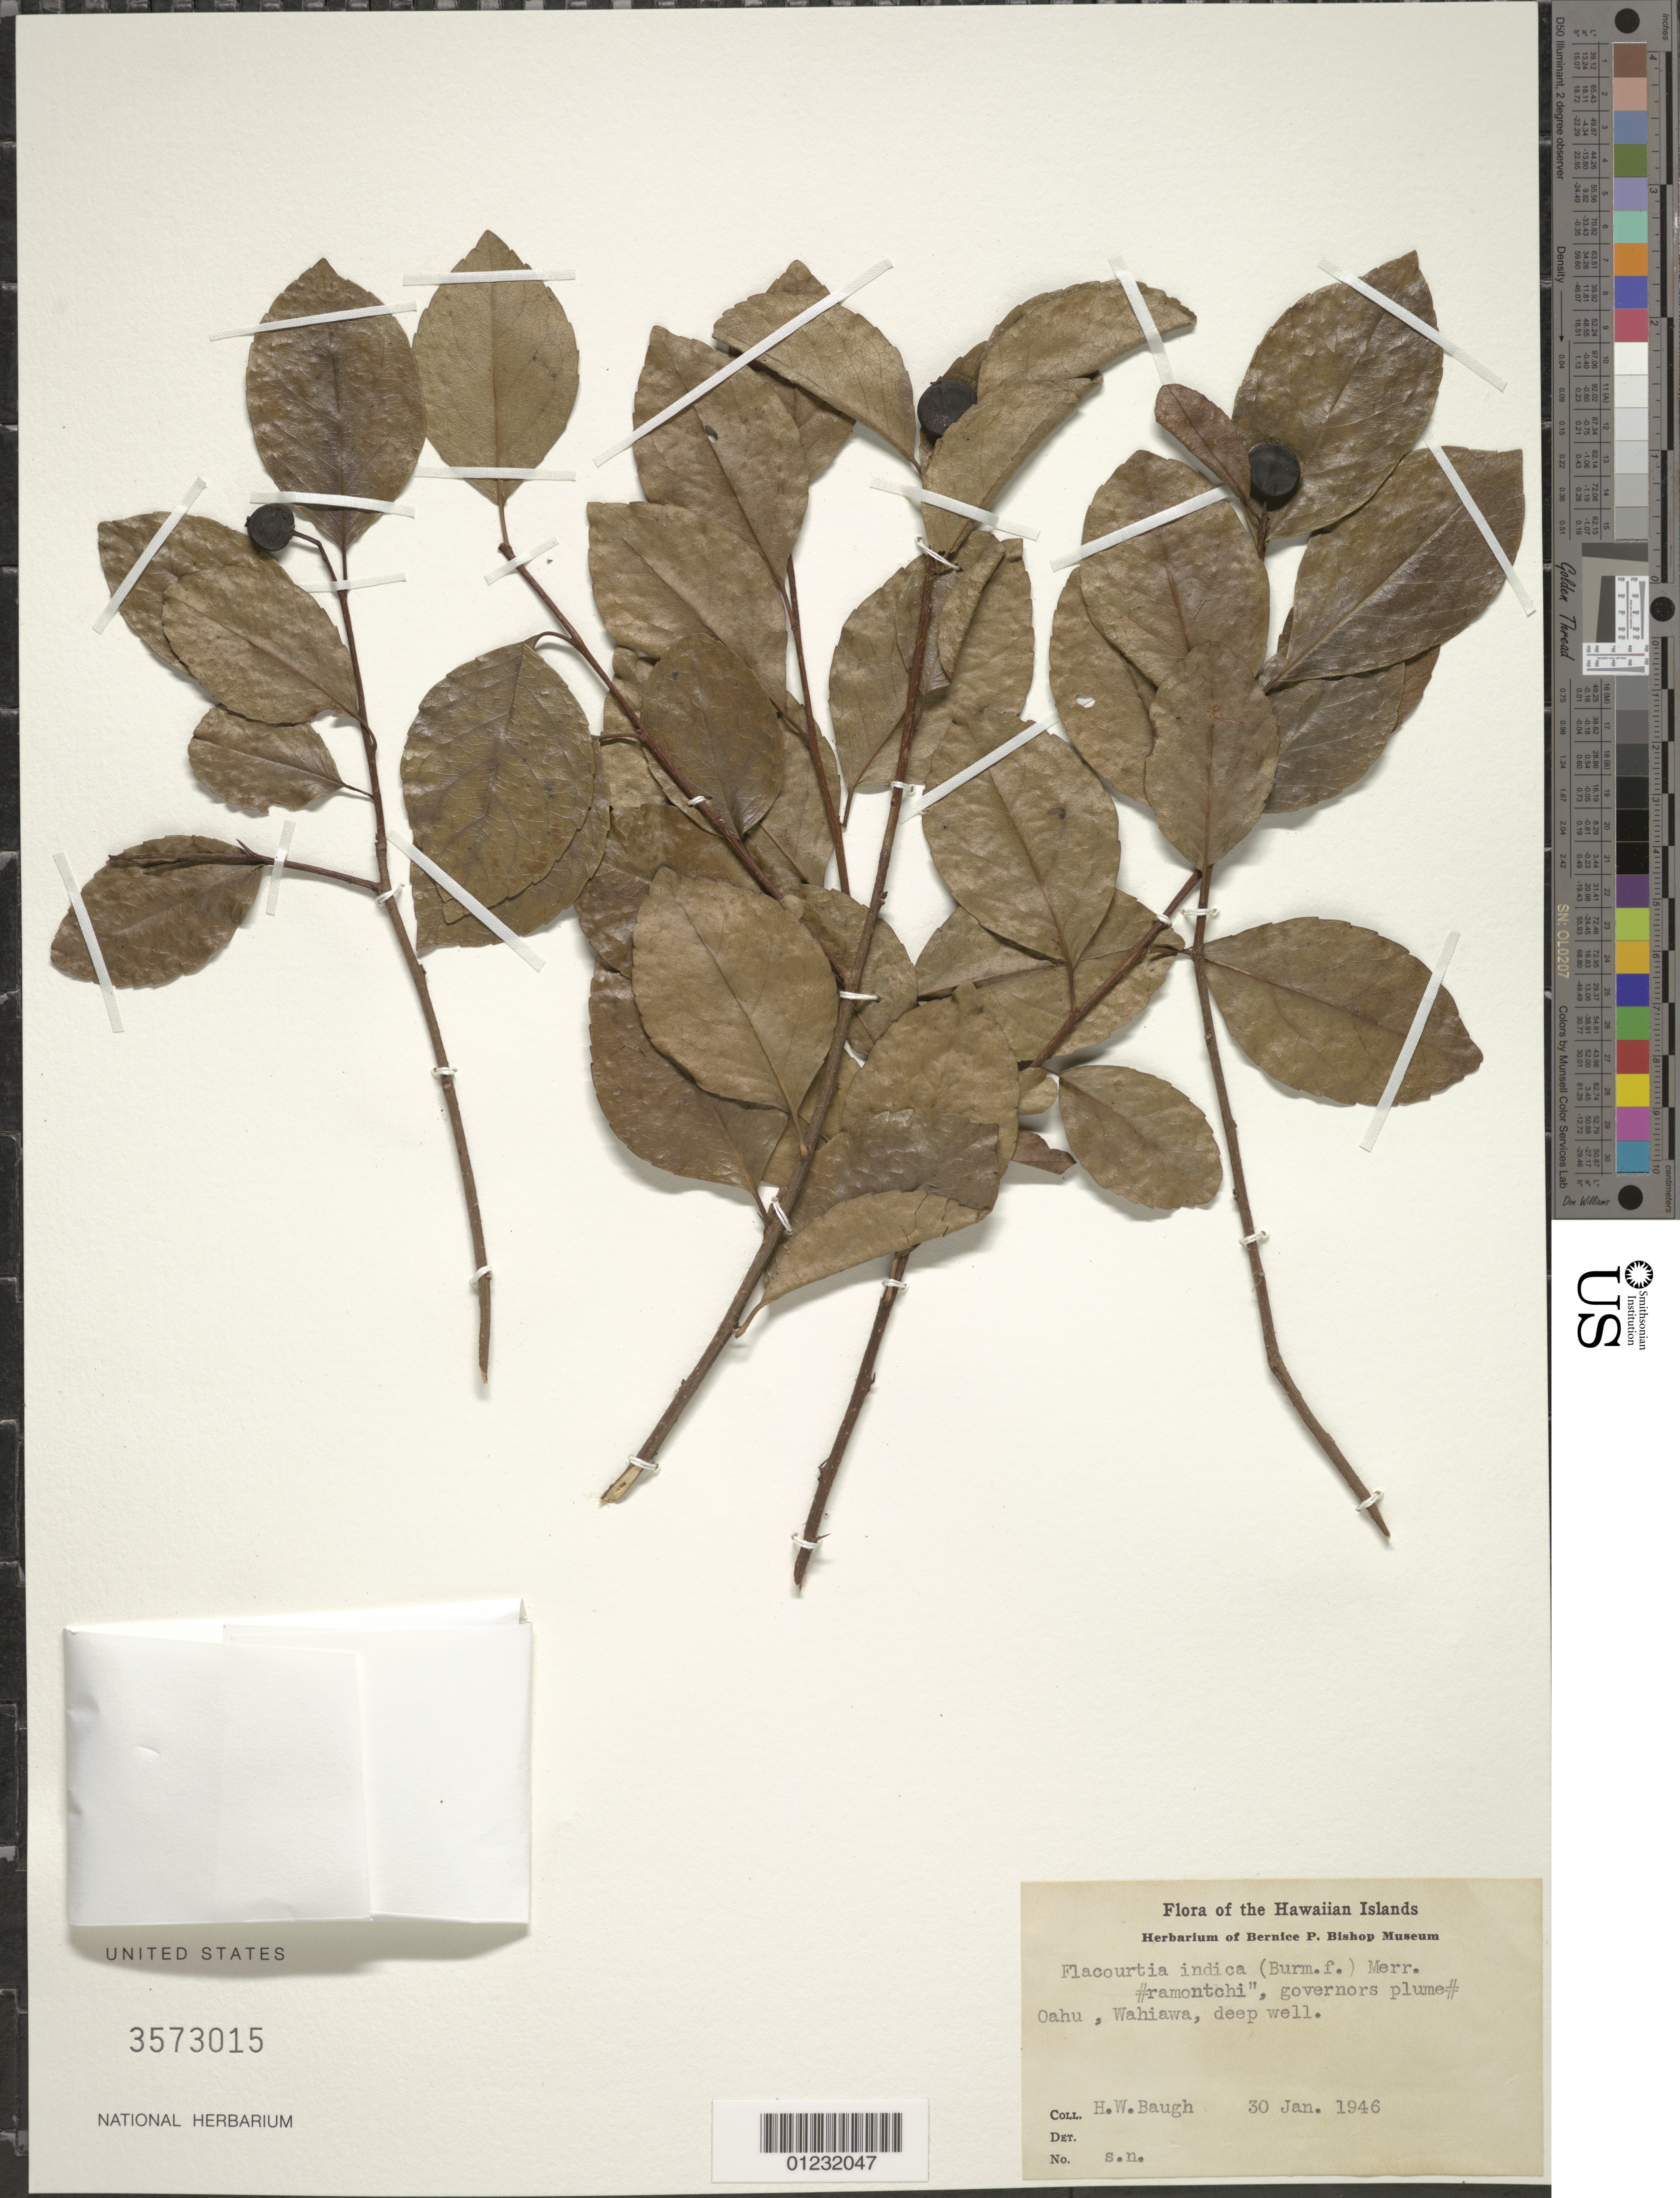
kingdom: Plantae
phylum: Tracheophyta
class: Magnoliopsida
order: Malpighiales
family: Salicaceae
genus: Flacourtia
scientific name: Flacourtia indica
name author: (Burm. f.) Merr.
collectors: H. Baugh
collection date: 1946-01-30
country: United States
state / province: Hawaii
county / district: Honolulu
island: Oahu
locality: Wahiawa.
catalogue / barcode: US 3573015